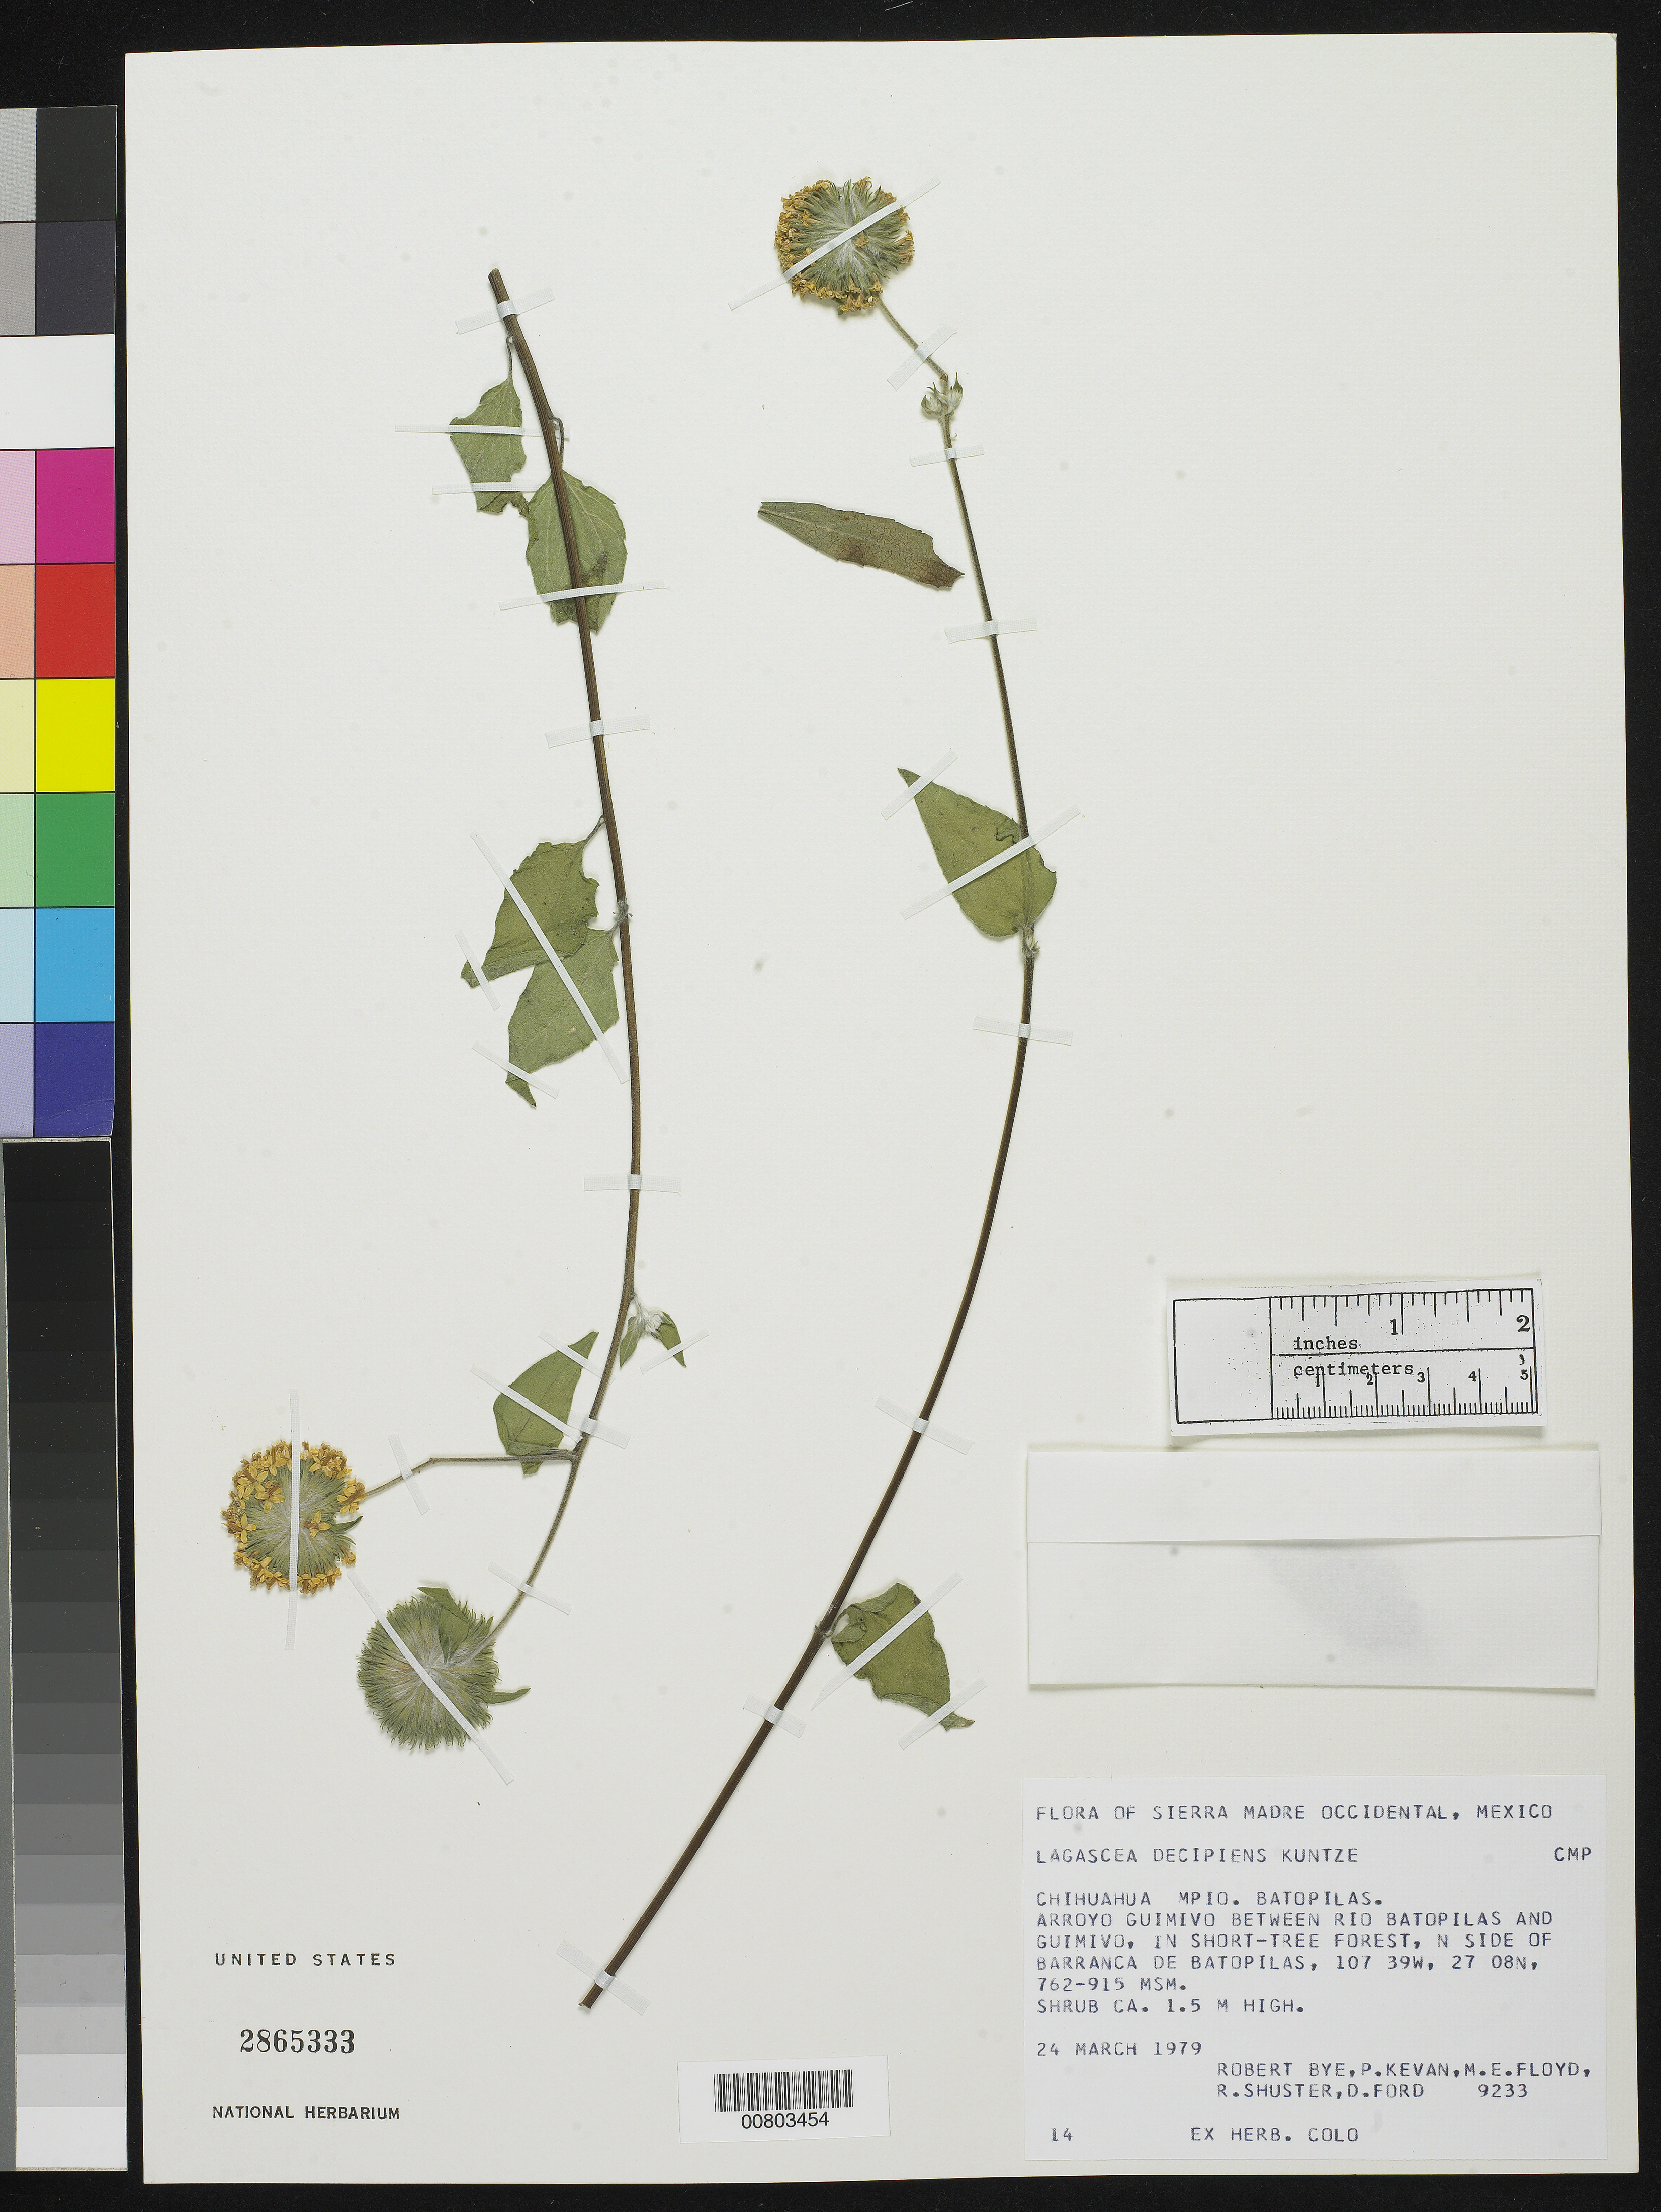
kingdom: Plantae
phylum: Tracheophyta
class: Magnoliopsida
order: Asterales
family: Asteraceae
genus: Lagascea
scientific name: Lagascea decipiens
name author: Hemsl.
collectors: R. A. Bye, Kevan, P., Floyd, M. E., Shuster, R. & D. Ford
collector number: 9233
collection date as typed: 24 Mar 1979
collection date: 1979-03-24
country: Mexico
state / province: Chihuahua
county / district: Batopilas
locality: Arroyo Guimivo between Rio Batopilas and Guimivo. N side of Barranca Batopilas.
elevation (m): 915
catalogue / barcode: US 2865333